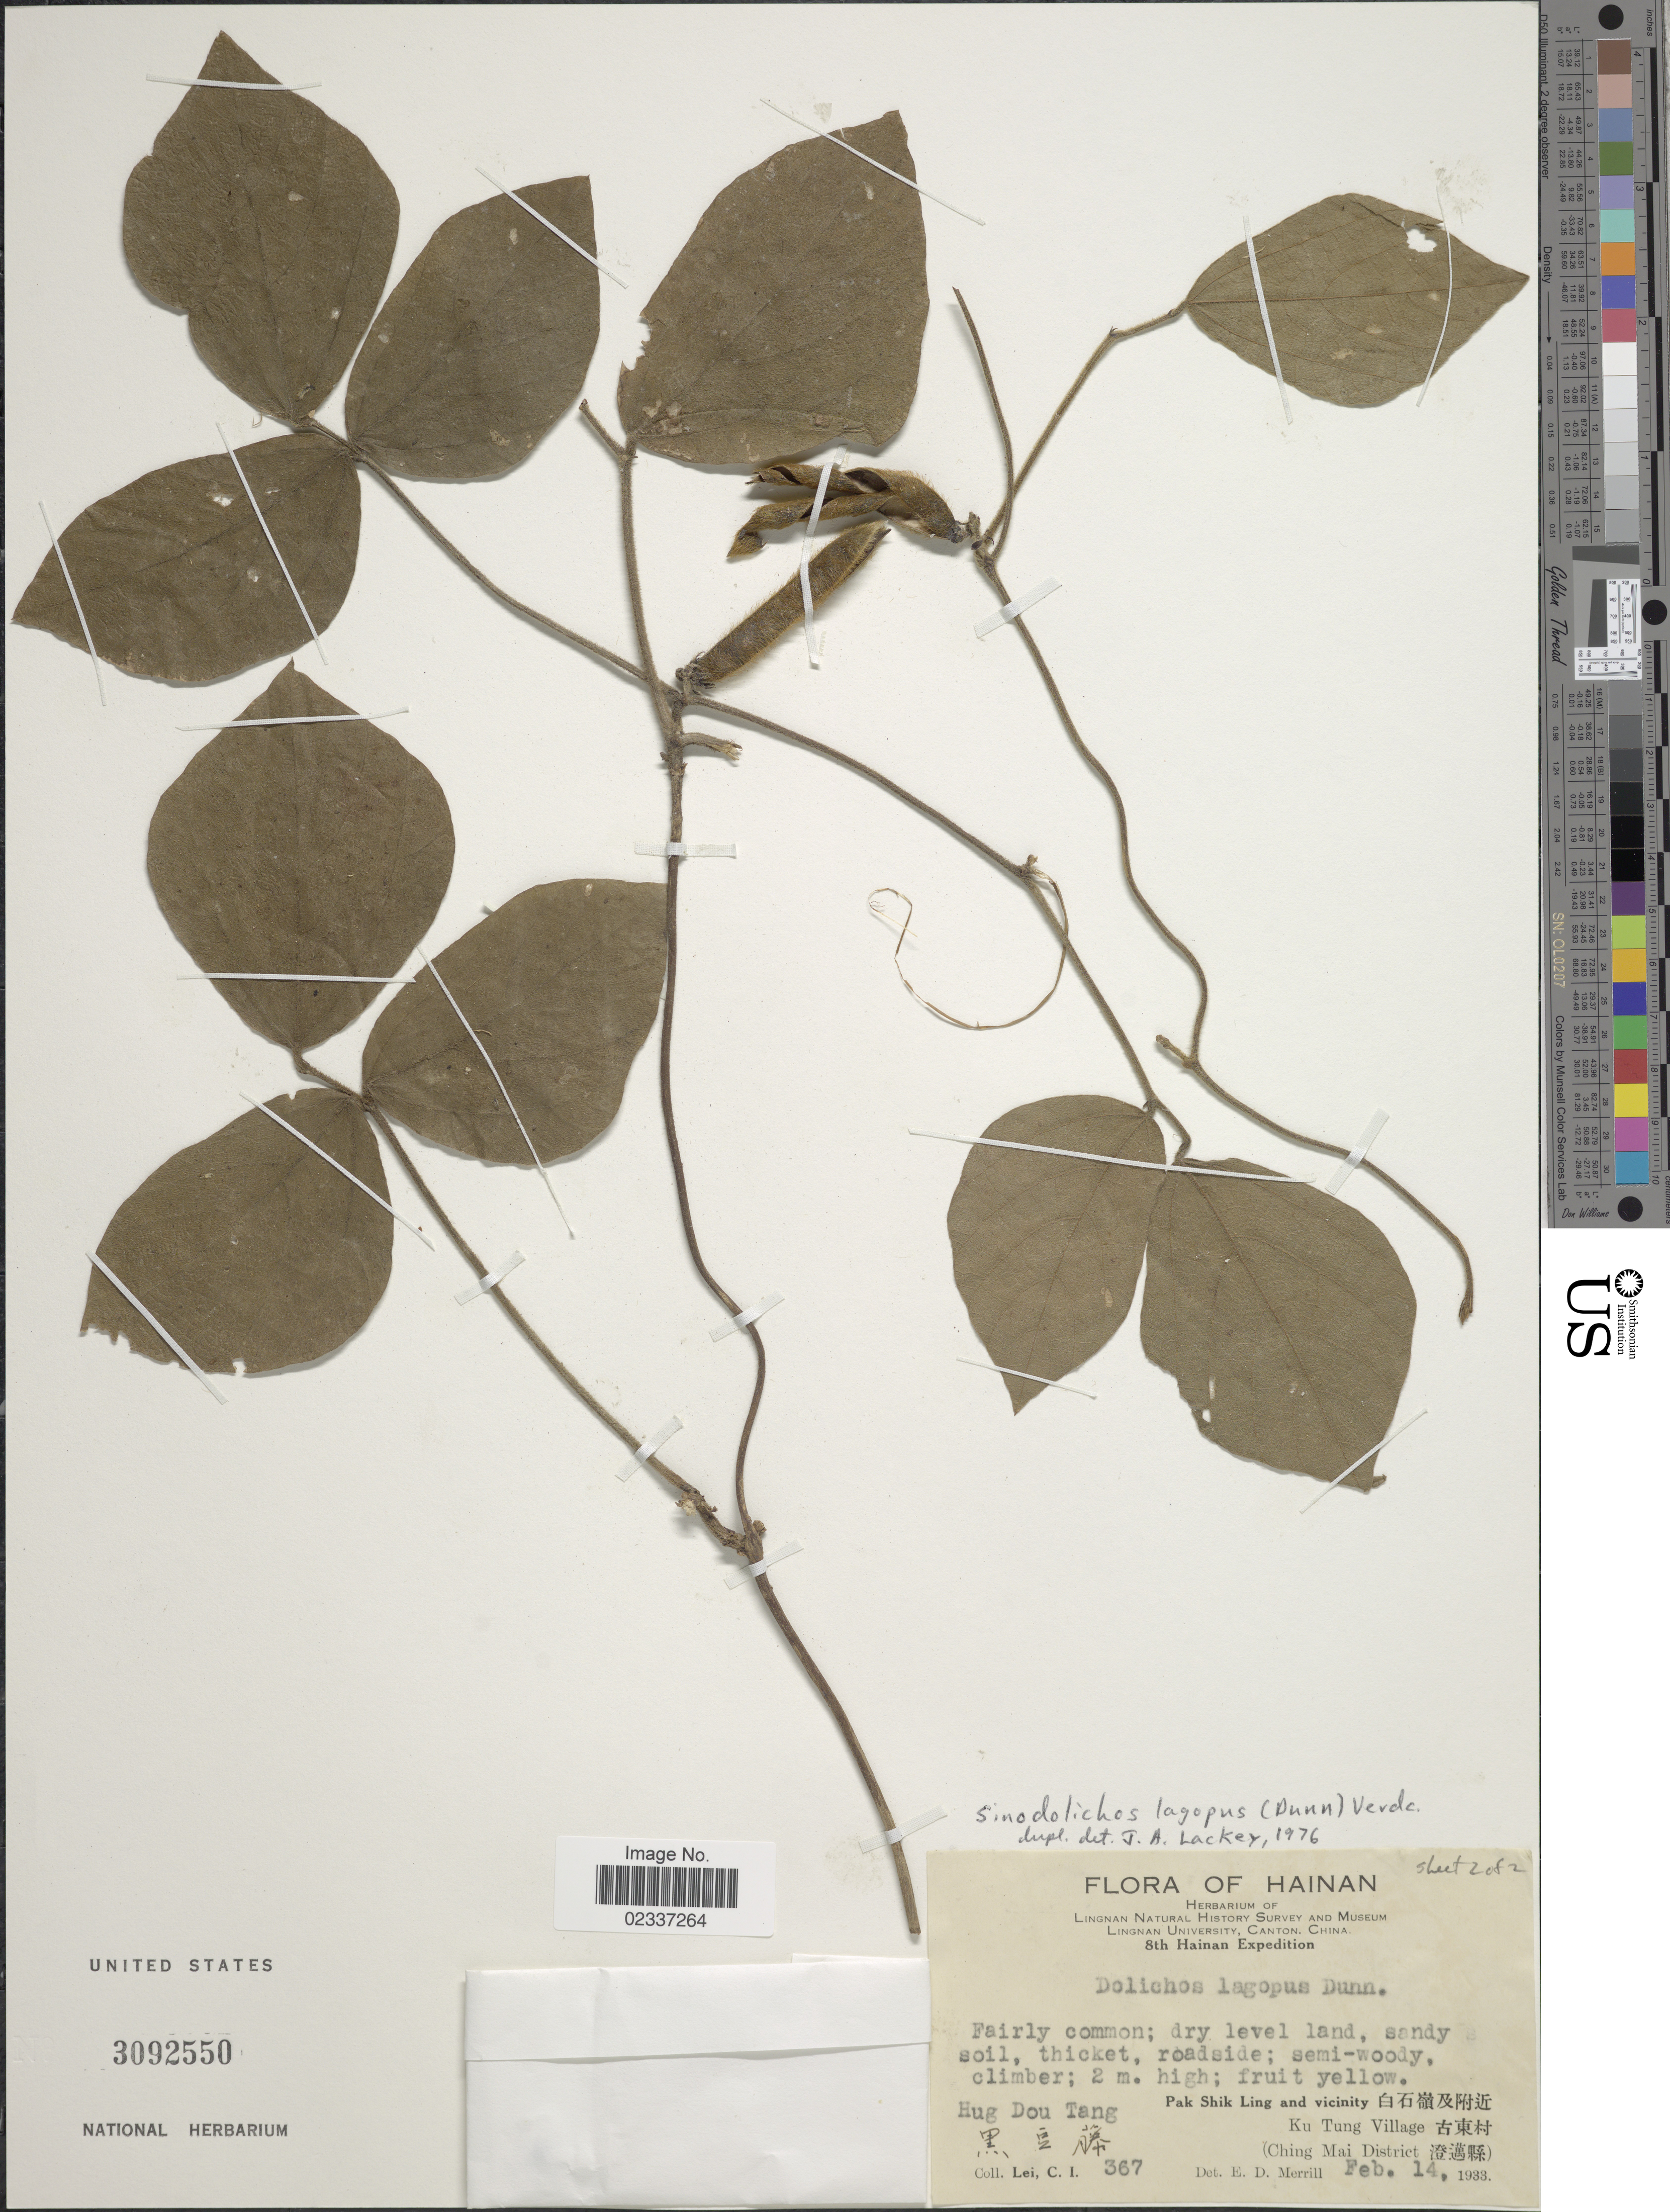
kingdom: Plantae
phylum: Tracheophyta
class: Magnoliopsida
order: Fabales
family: Fabaceae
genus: Sinodolichos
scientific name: Sinodolichos lagopus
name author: (Dunn) Verdc.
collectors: C. I. Lei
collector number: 367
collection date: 1933-02-14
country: China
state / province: Hainan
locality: Pak Shik Ling and vicinity, Ku Tung Village (Ching Mai District), Hug Dou Tang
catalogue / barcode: US 3092550